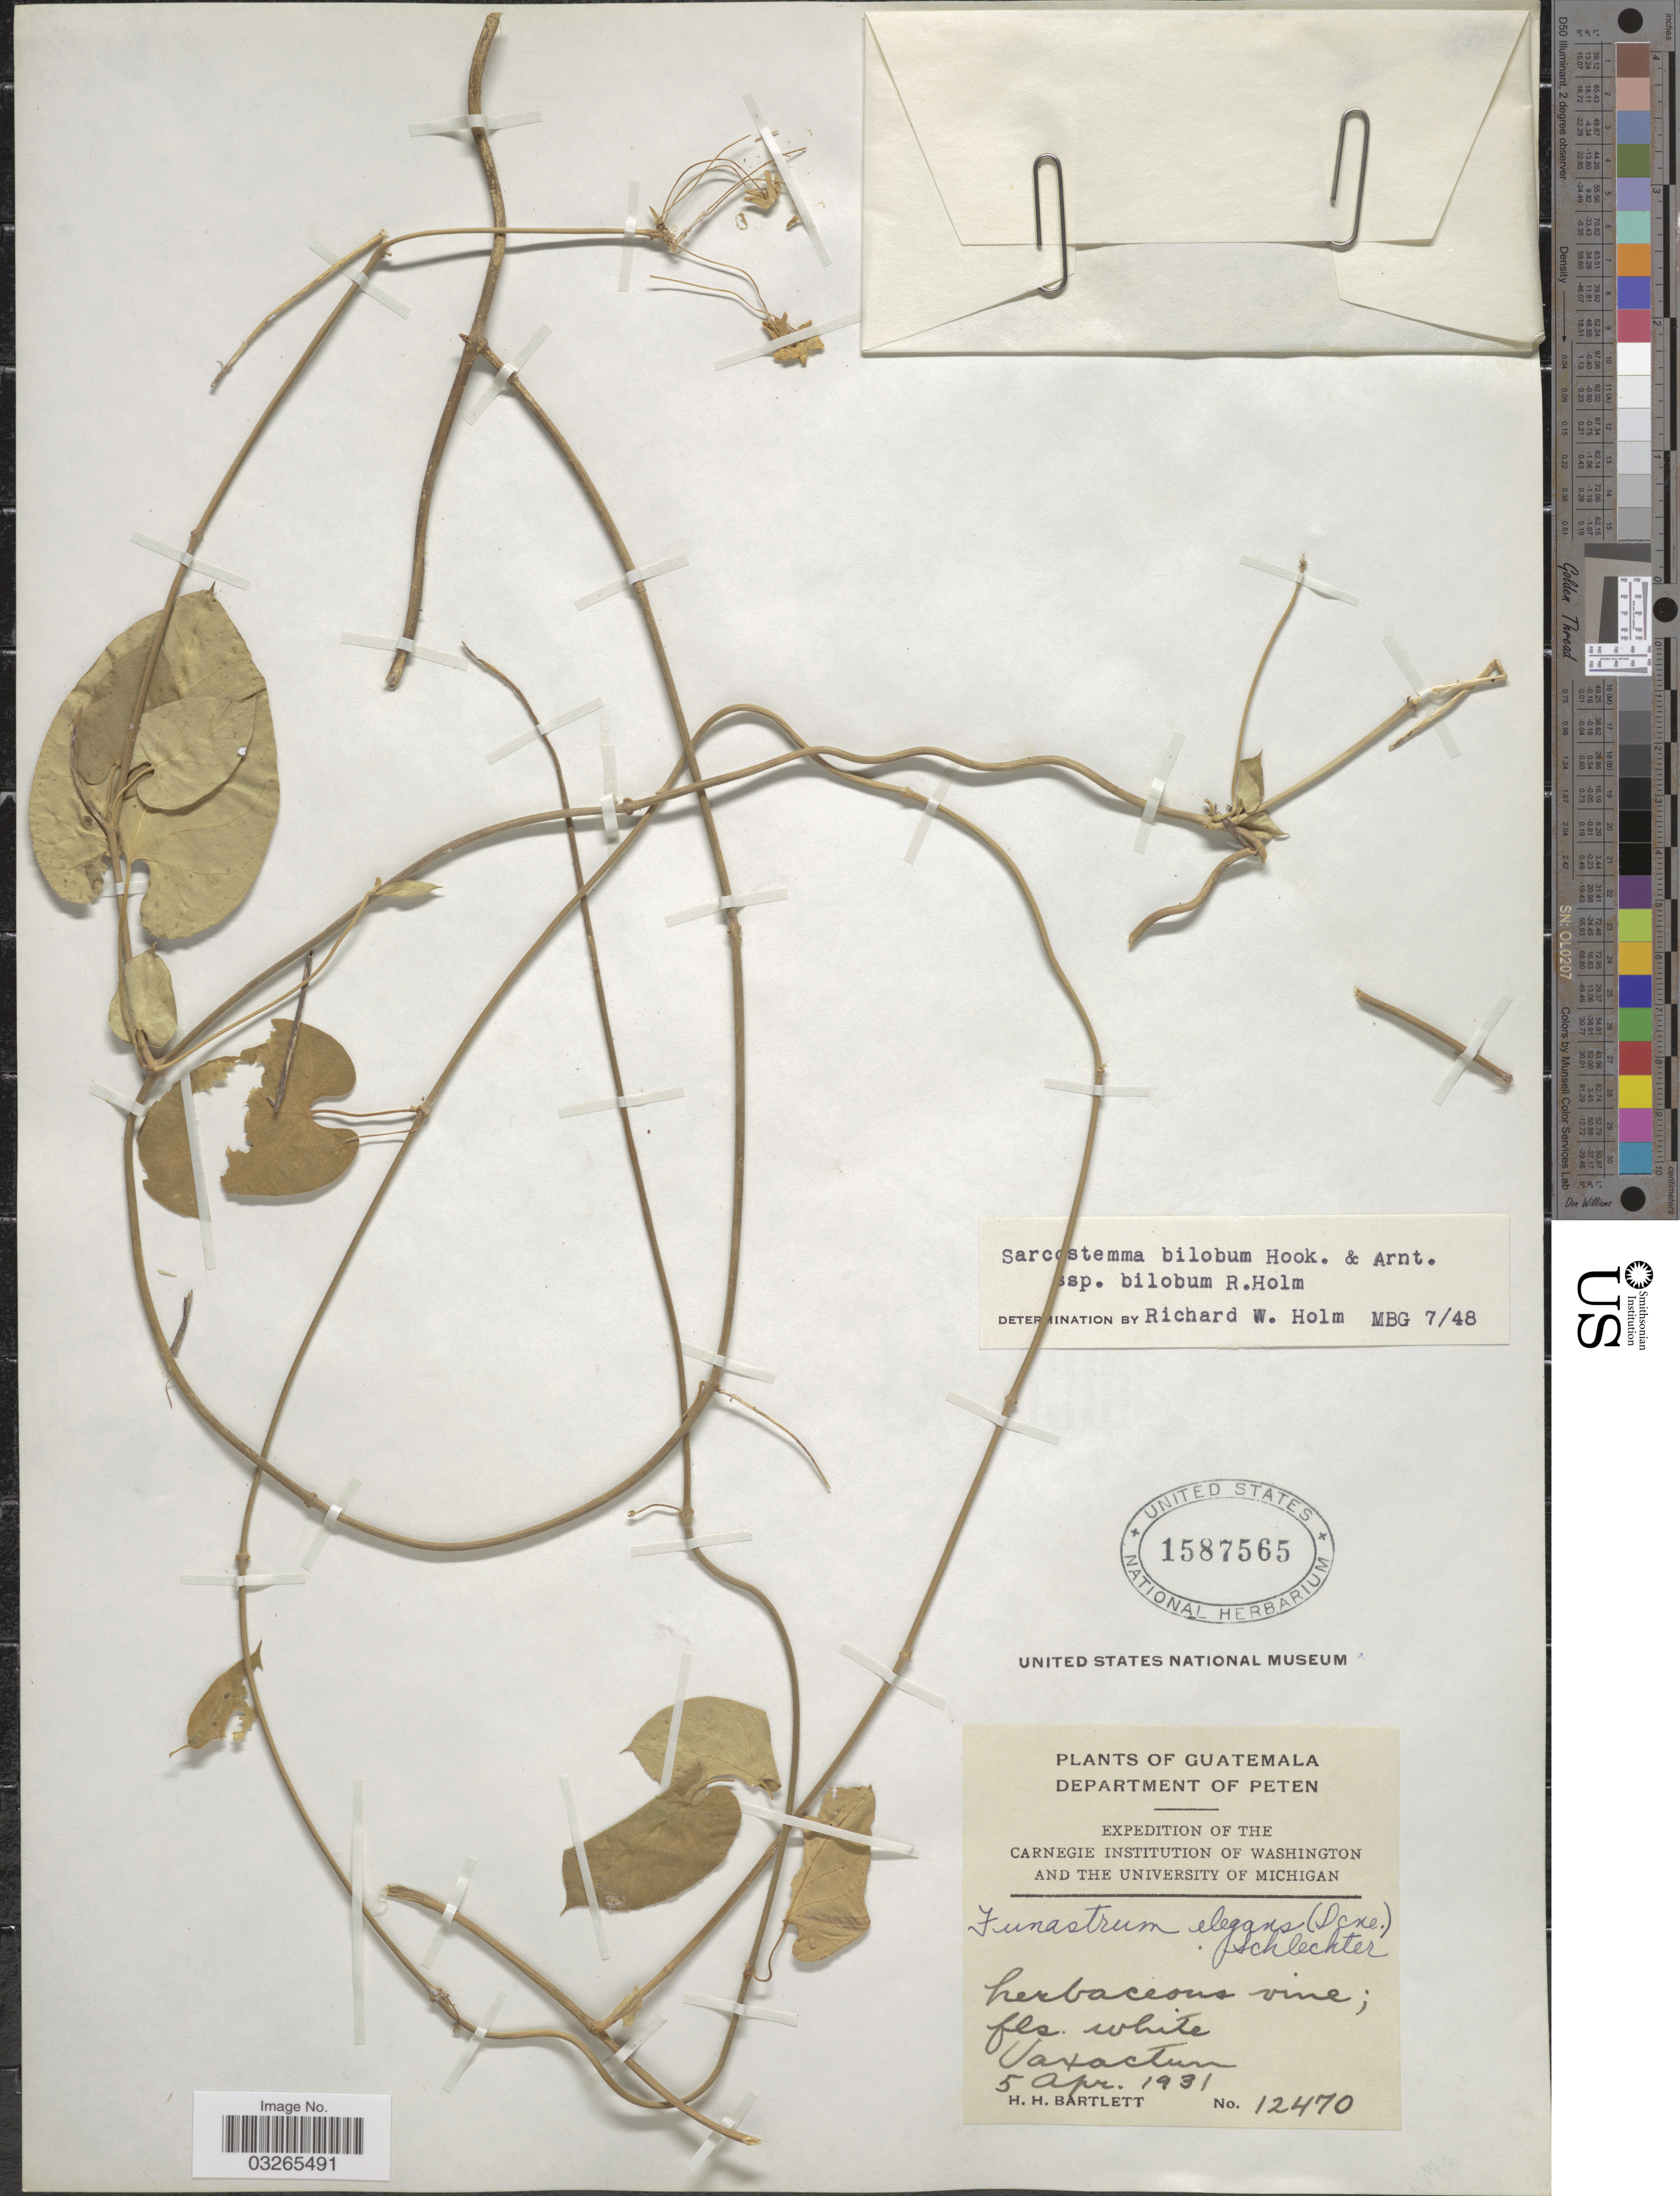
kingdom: Plantae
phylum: Tracheophyta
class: Magnoliopsida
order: Gentianales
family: Apocynaceae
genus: Sarcostemma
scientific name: Sarcostemma bilobum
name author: Hook. & Arn.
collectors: H. H. Bartlett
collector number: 12470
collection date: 1931-04-05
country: Guatemala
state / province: El Petén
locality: Department of Peten, Uaxactum.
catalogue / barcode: US 1587565